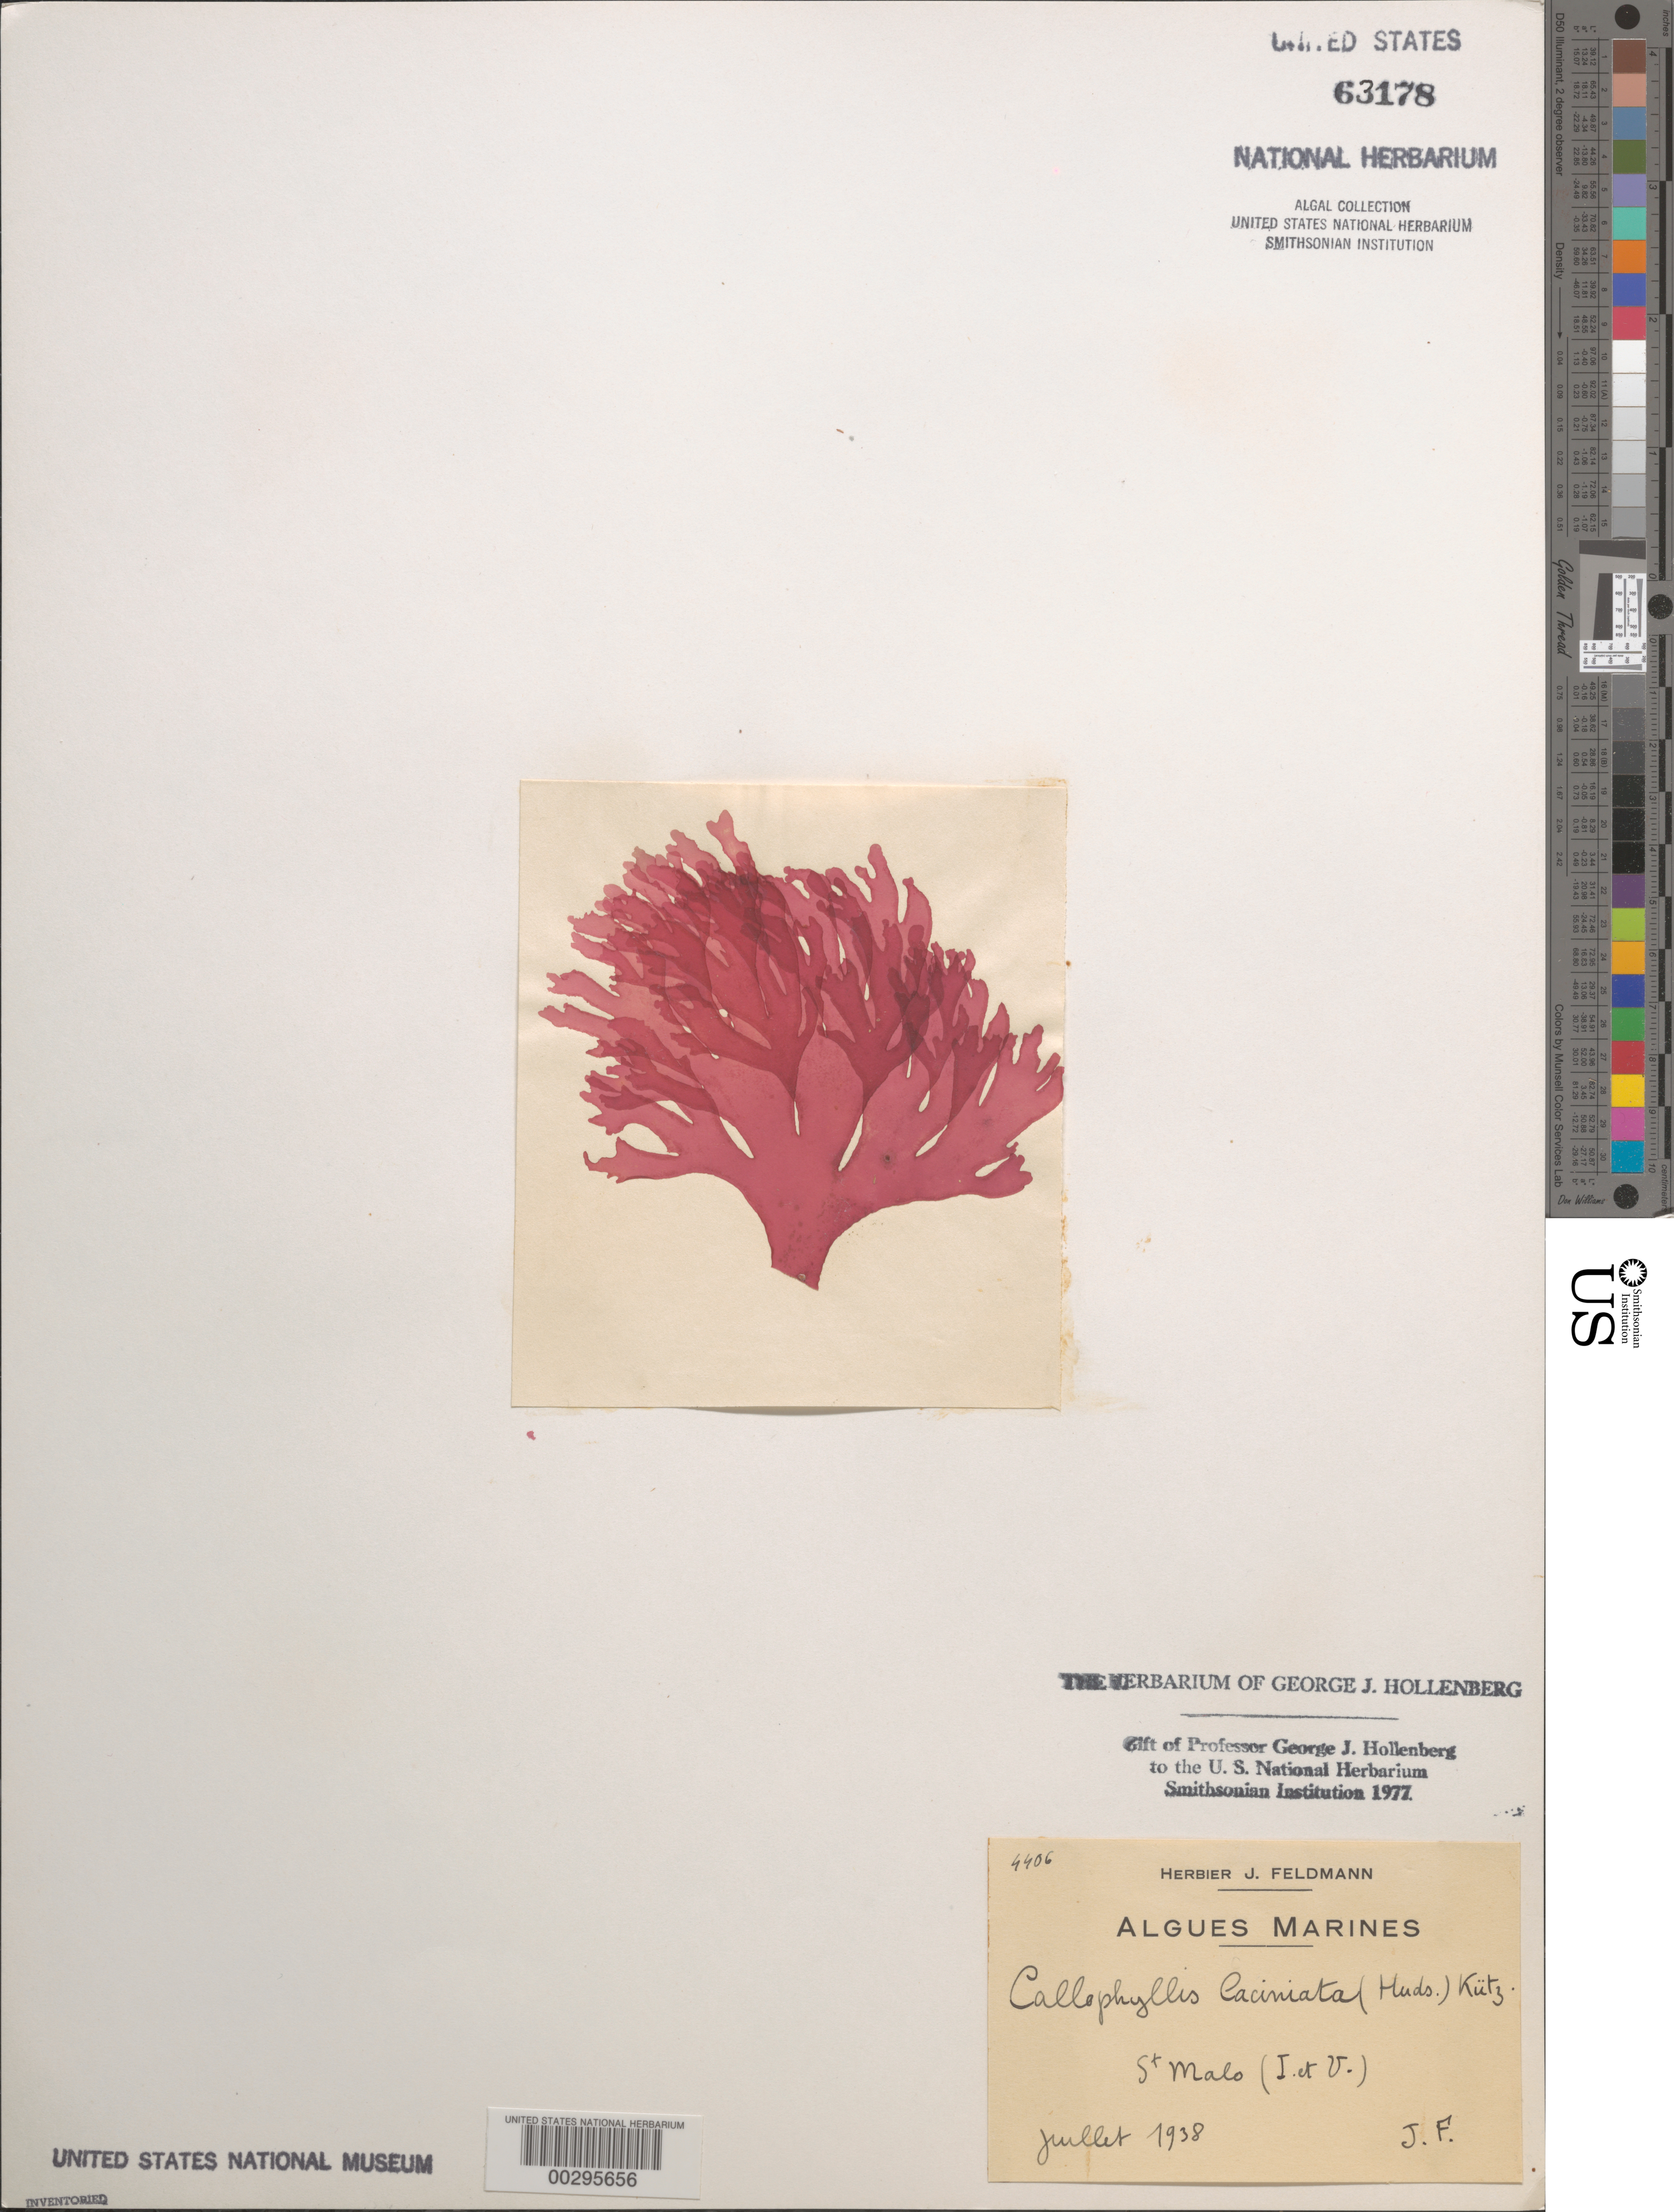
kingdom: Plantae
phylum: Rhodophyta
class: Florideophyceae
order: Gigartinales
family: Kallymeniaceae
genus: Metacallophyllis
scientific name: Metacallophyllis laciniata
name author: (Hudson) Vergés & L. Le Gall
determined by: Algae name updating Project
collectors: J. Feldmann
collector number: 4406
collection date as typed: Jul 1938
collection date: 1938-07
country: France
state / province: Bretagne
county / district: Ille-et-Vilaine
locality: St. Malo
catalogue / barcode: US 63178